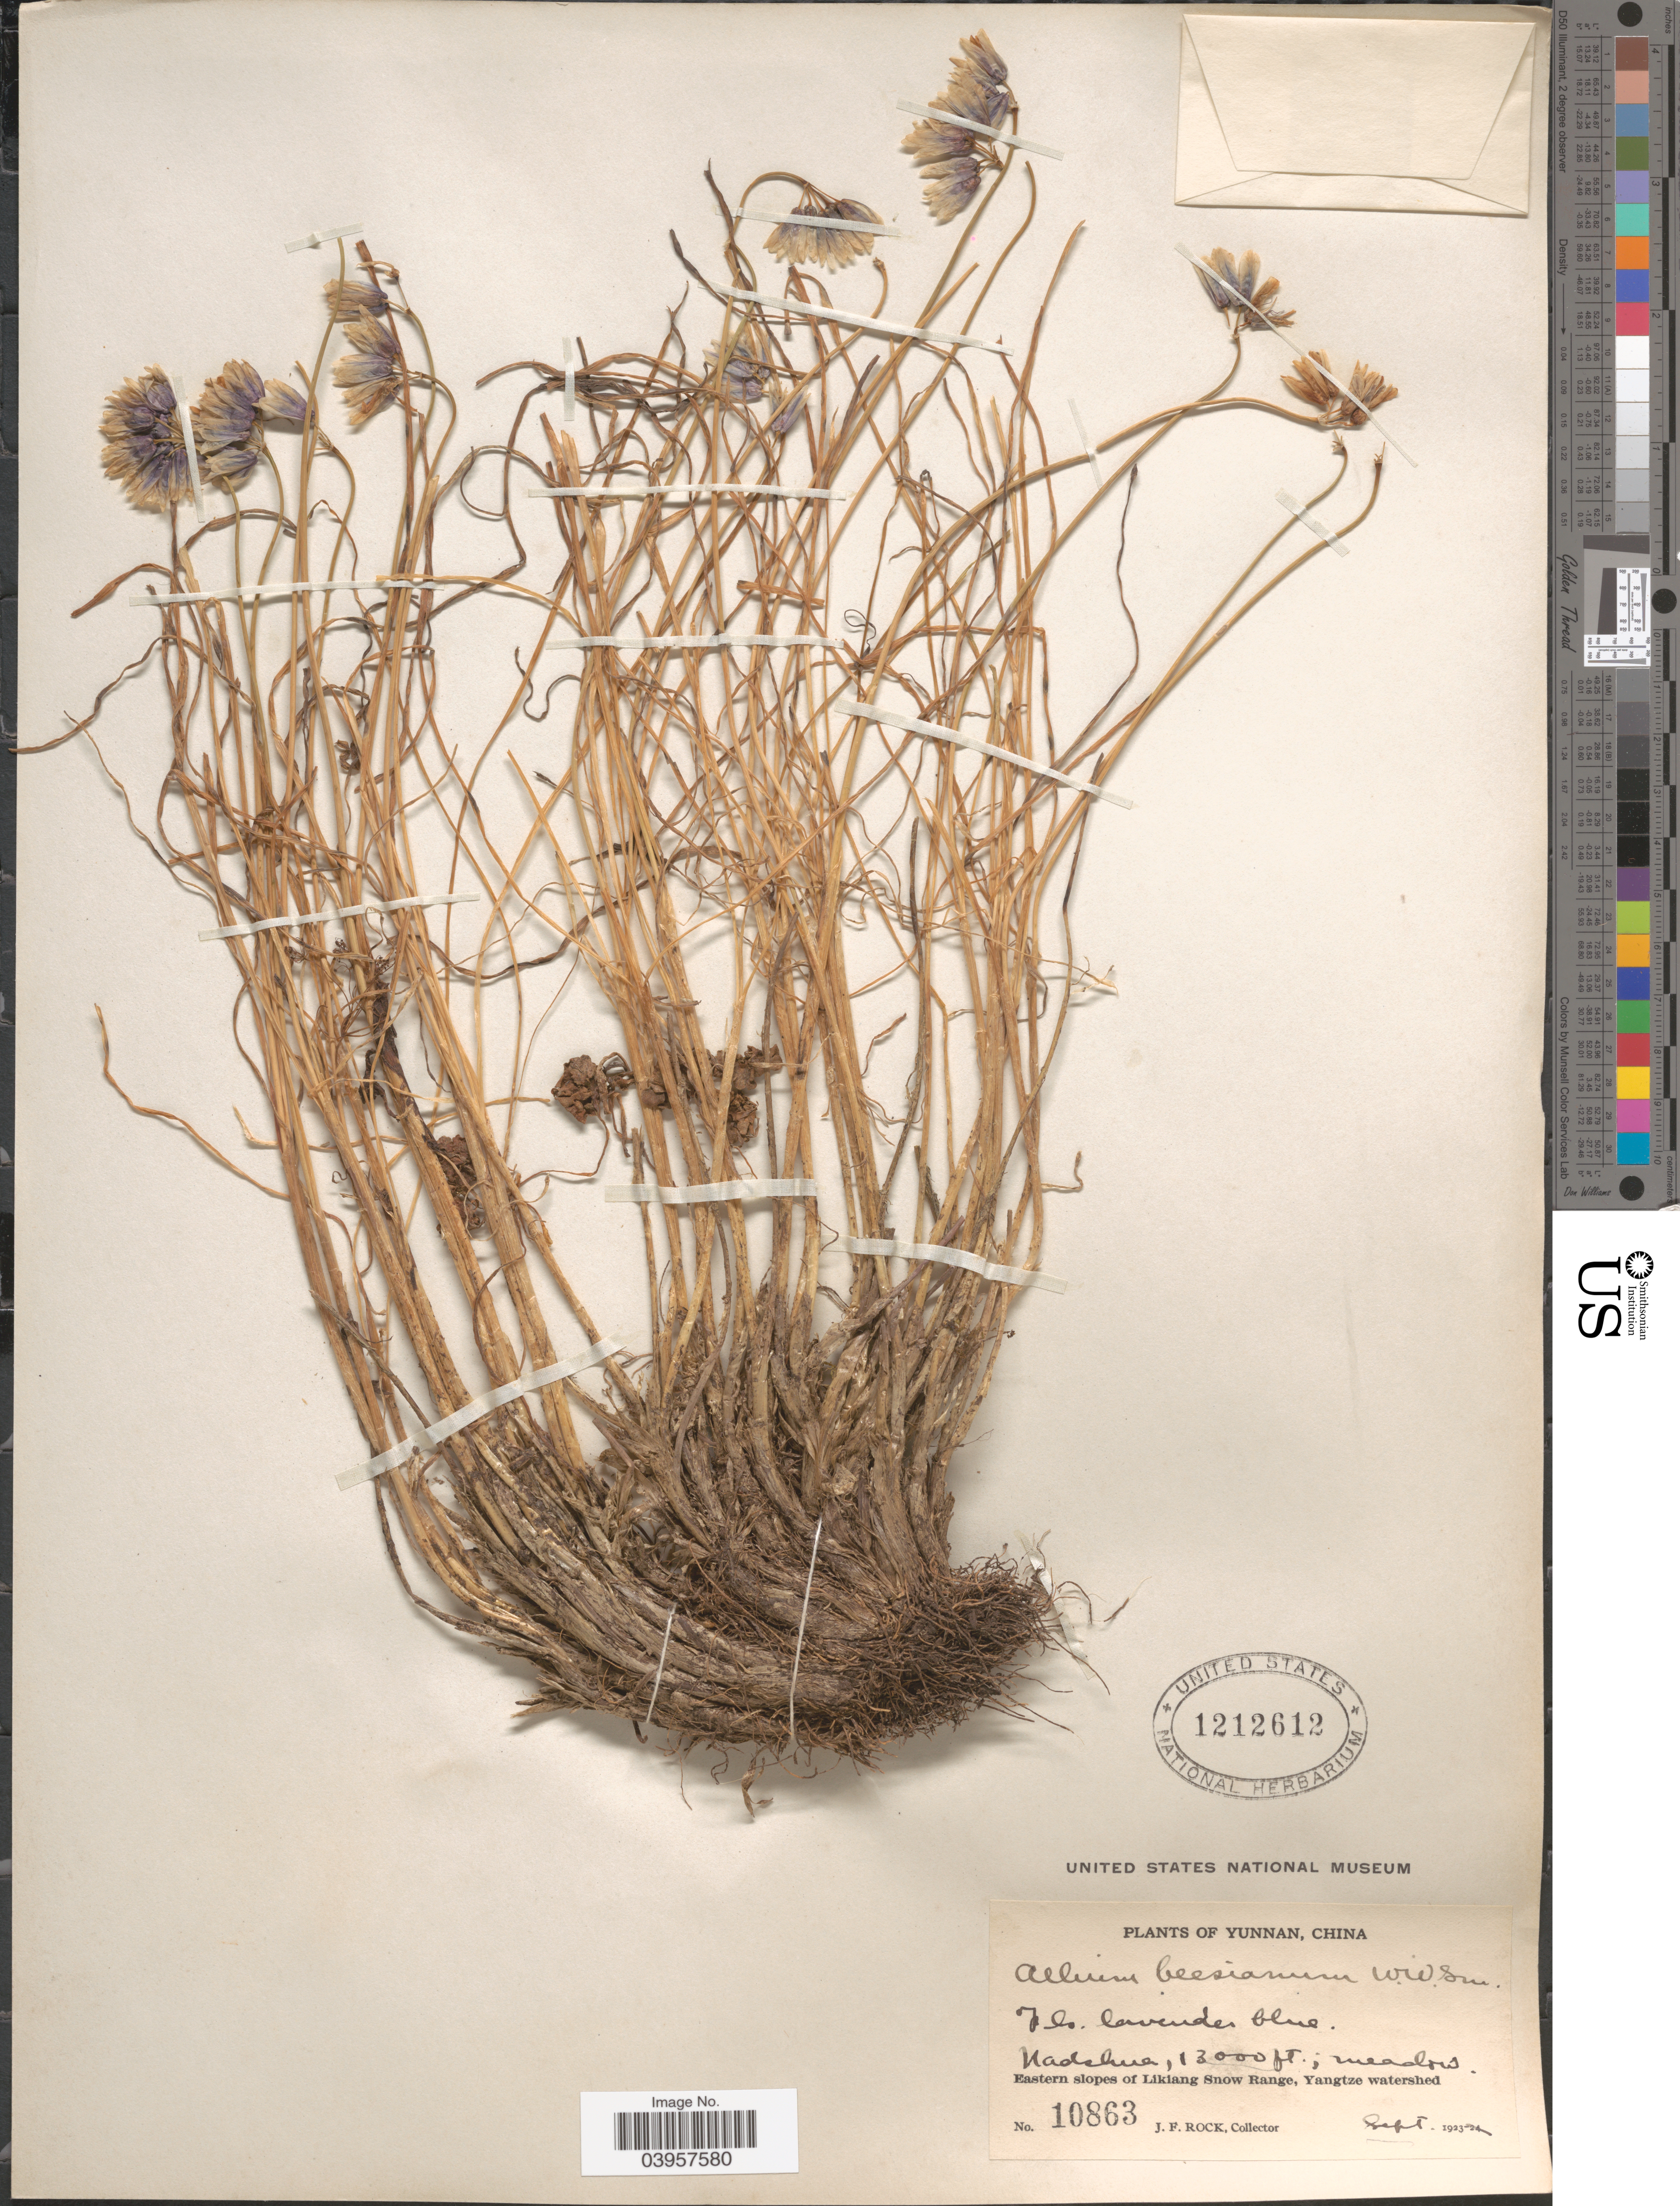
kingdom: Plantae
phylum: Tracheophyta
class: Liliopsida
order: Asparagales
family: Amaryllidaceae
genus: Allium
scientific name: Allium beesianum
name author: W.W. Sm.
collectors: J. Rock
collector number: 10863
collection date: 1923-09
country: China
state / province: Yunnan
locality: Nadshua, Eastern slopes of Likiang Snow Range, Yangtze watershed.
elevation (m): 3962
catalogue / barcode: US 1212612